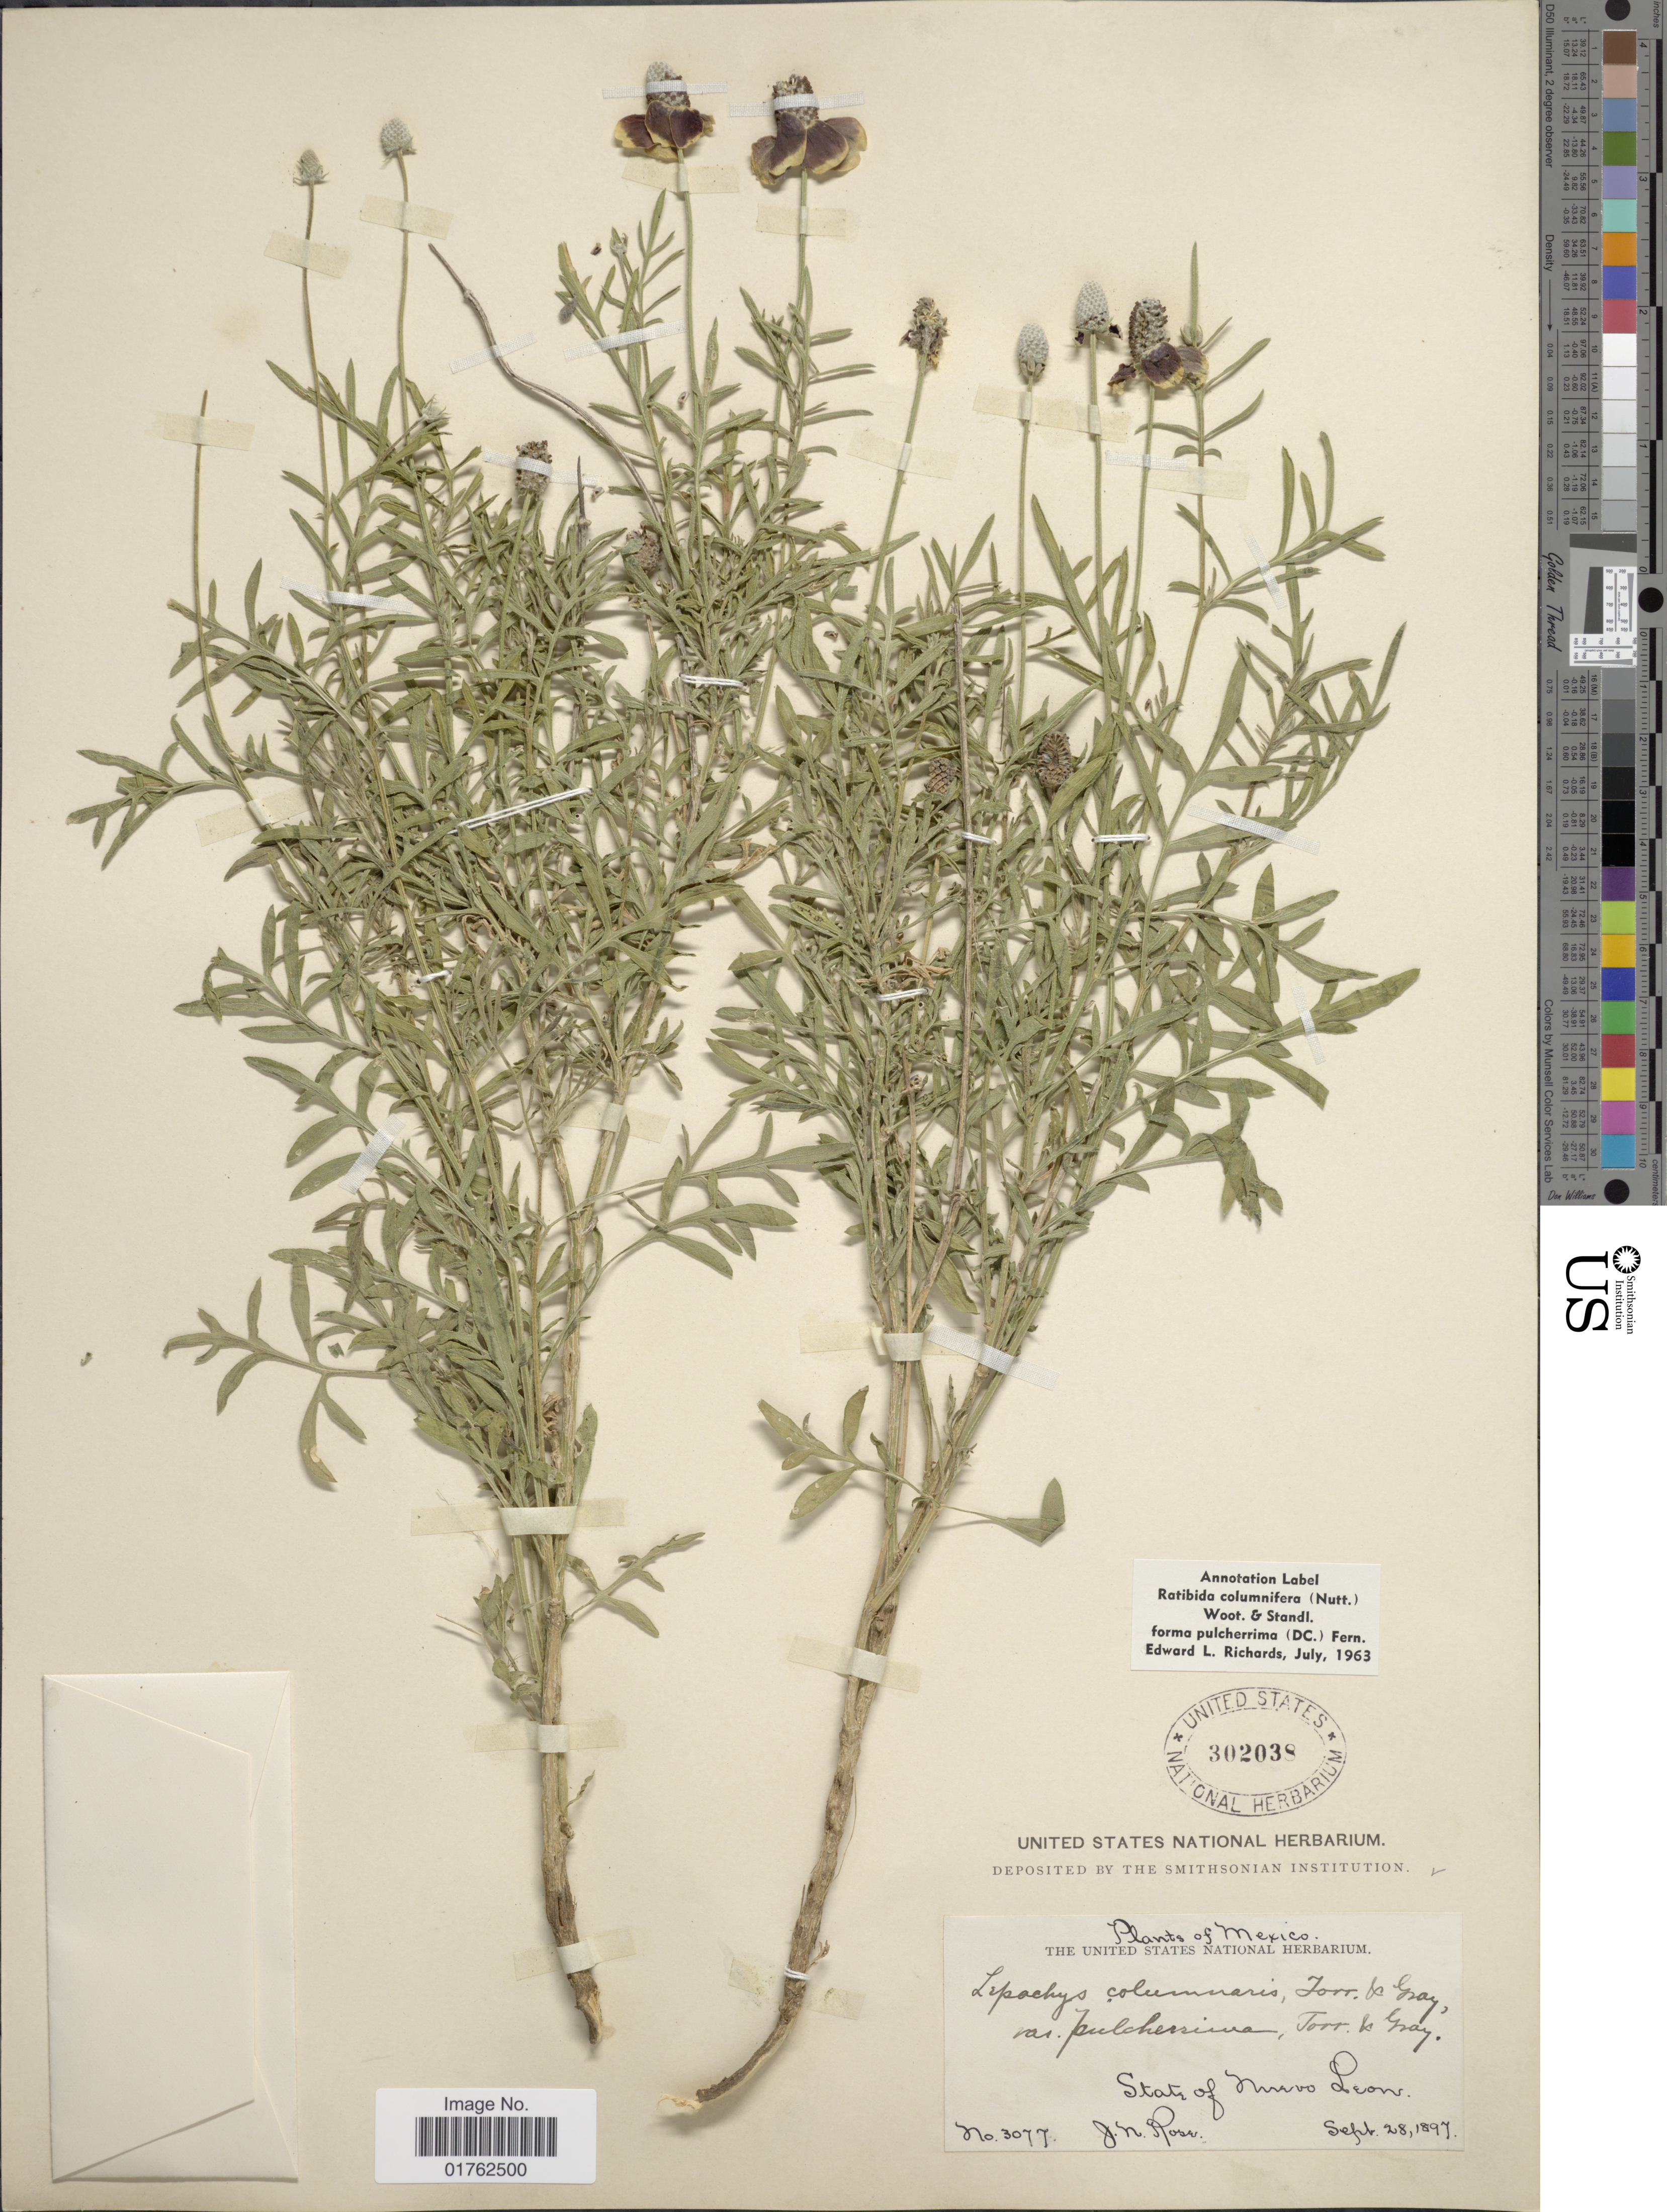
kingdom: Plantae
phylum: Tracheophyta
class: Magnoliopsida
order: Asterales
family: Asteraceae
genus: Ratibida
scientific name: Ratibida columnaris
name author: (Pursh) D. Don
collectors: J. N. Rose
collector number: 3077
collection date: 1897-09-28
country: Mexico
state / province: Nuevo León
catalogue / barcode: US 302038